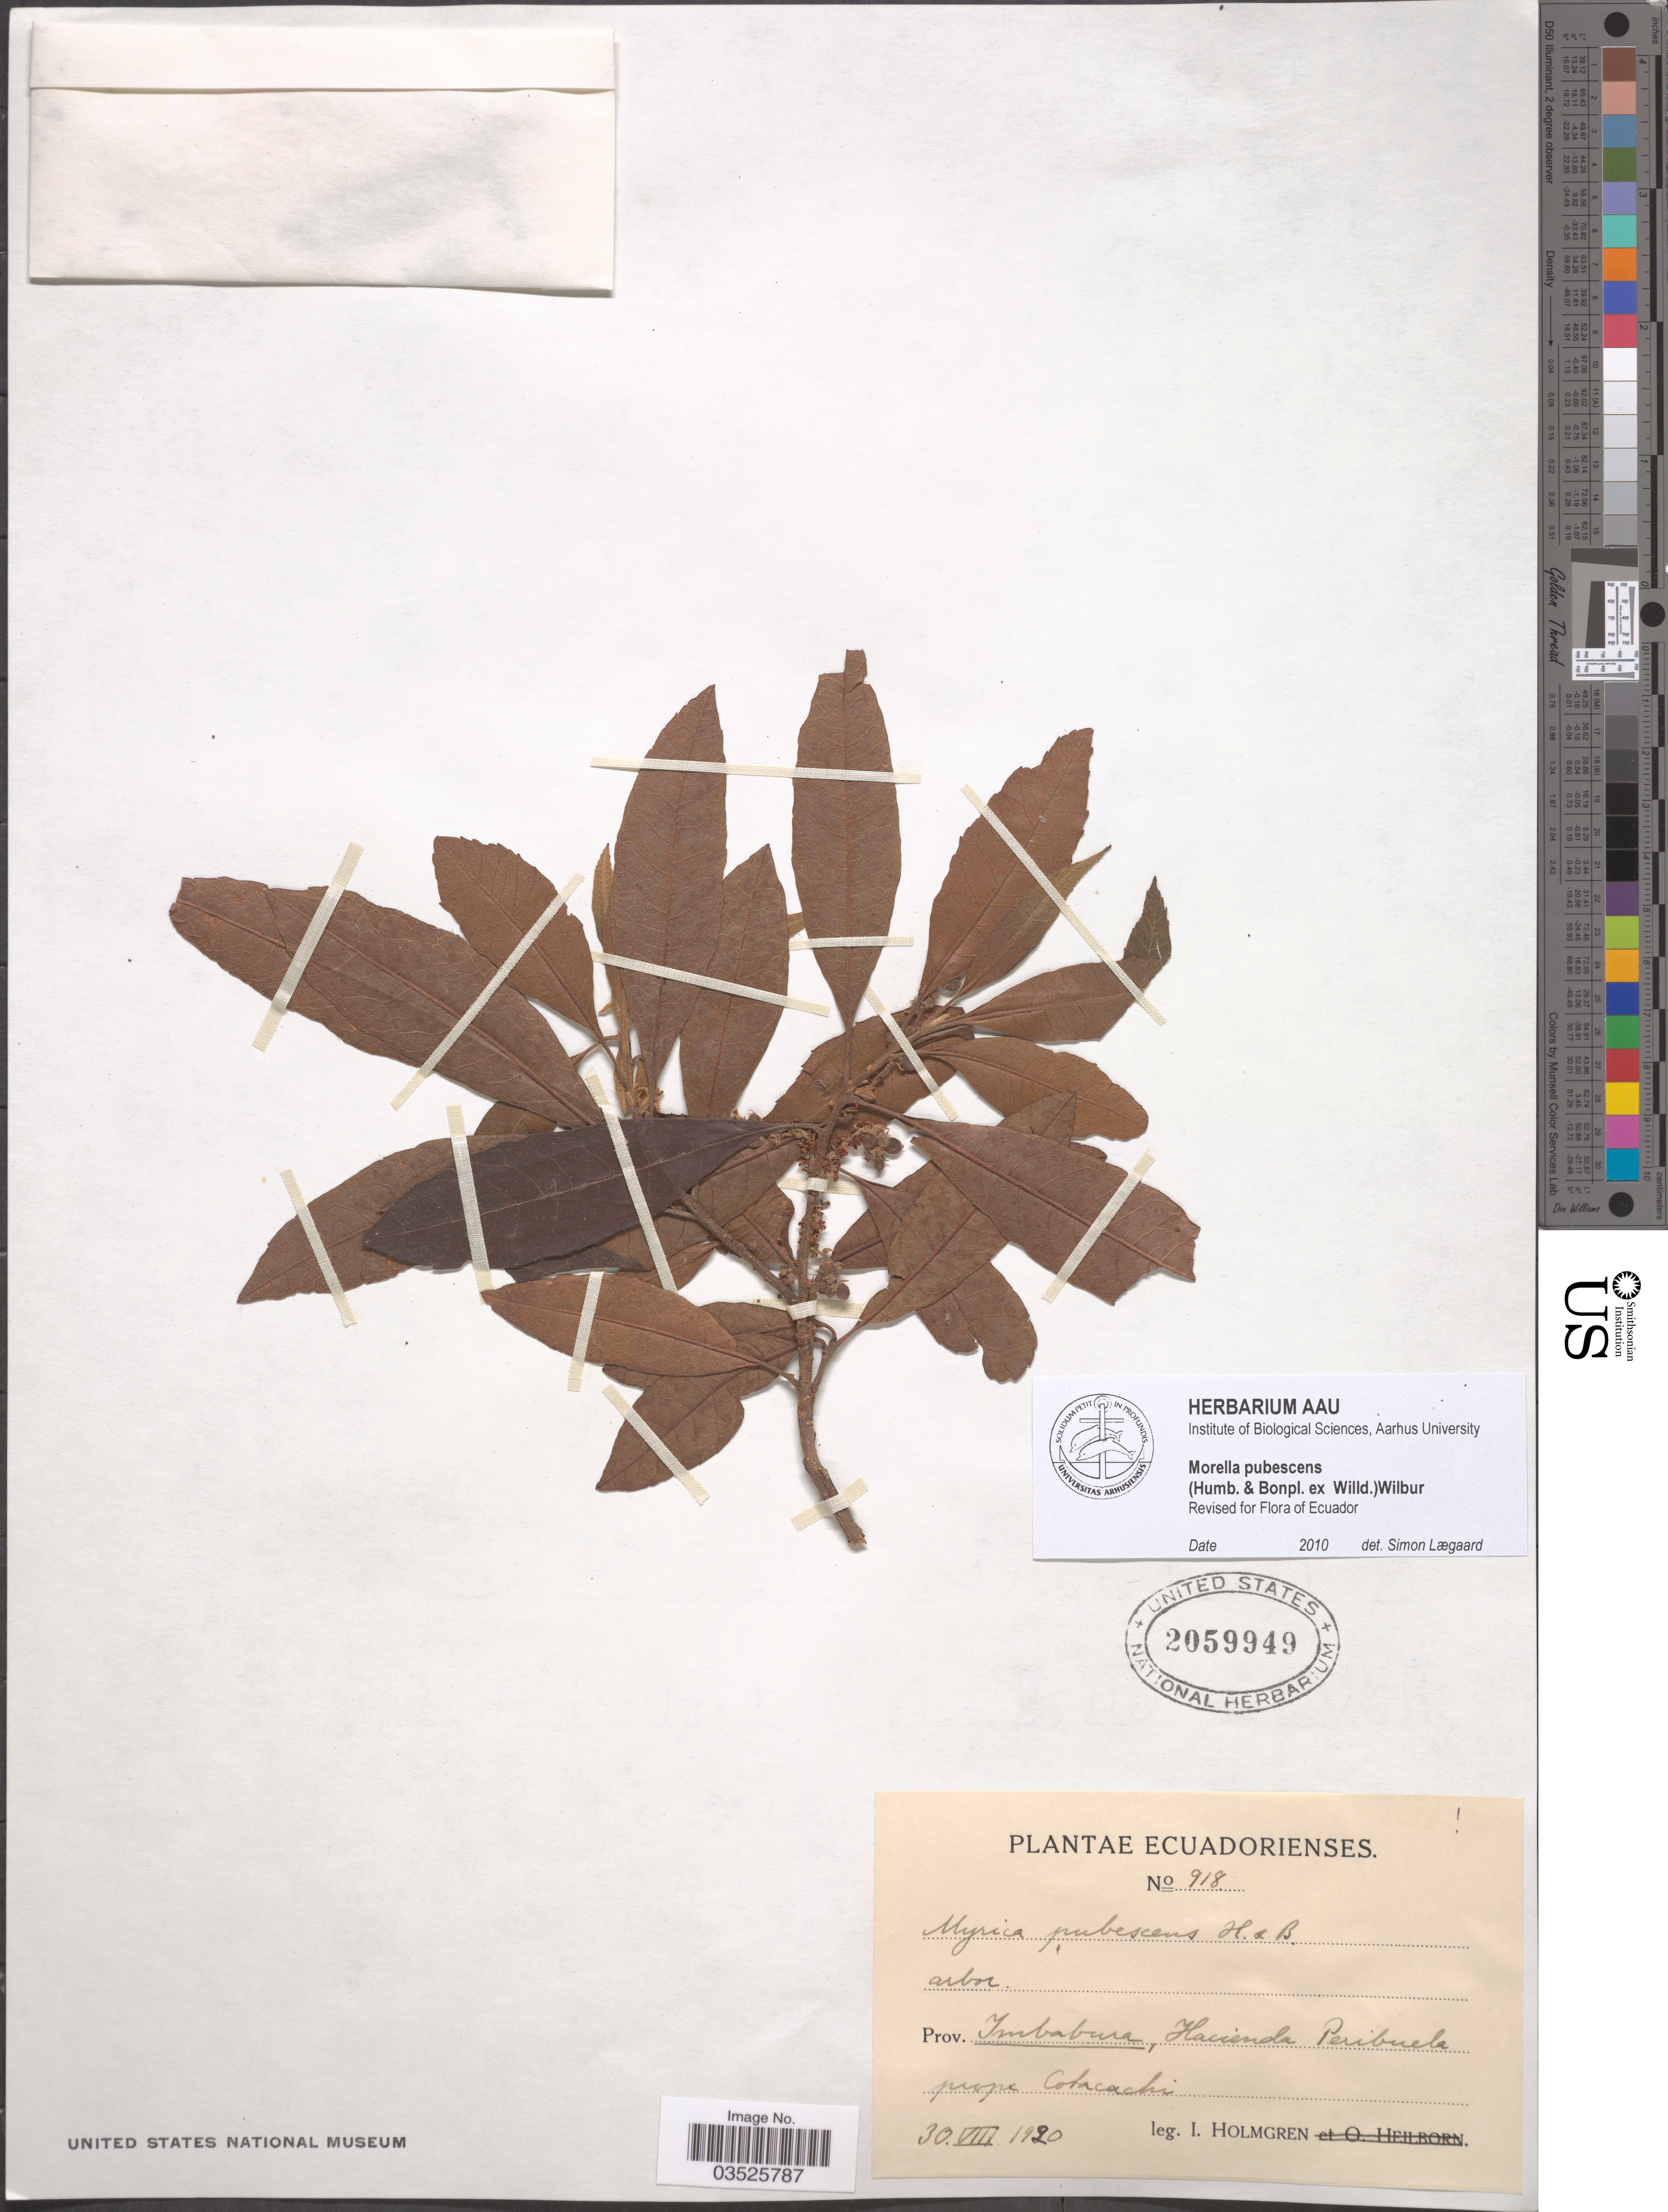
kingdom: Plantae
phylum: Tracheophyta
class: Magnoliopsida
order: Fagales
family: Myricaceae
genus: Morella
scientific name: Morella pubescens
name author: (Humb. & Bonpl. ex Willd.) Wilbur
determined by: Lægaard, S.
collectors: I. Holmgren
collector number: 918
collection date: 1920-07-30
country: Ecuador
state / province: Imbabura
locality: Hacienda Peribuela prope Cotacachi.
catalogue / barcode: US 2059949